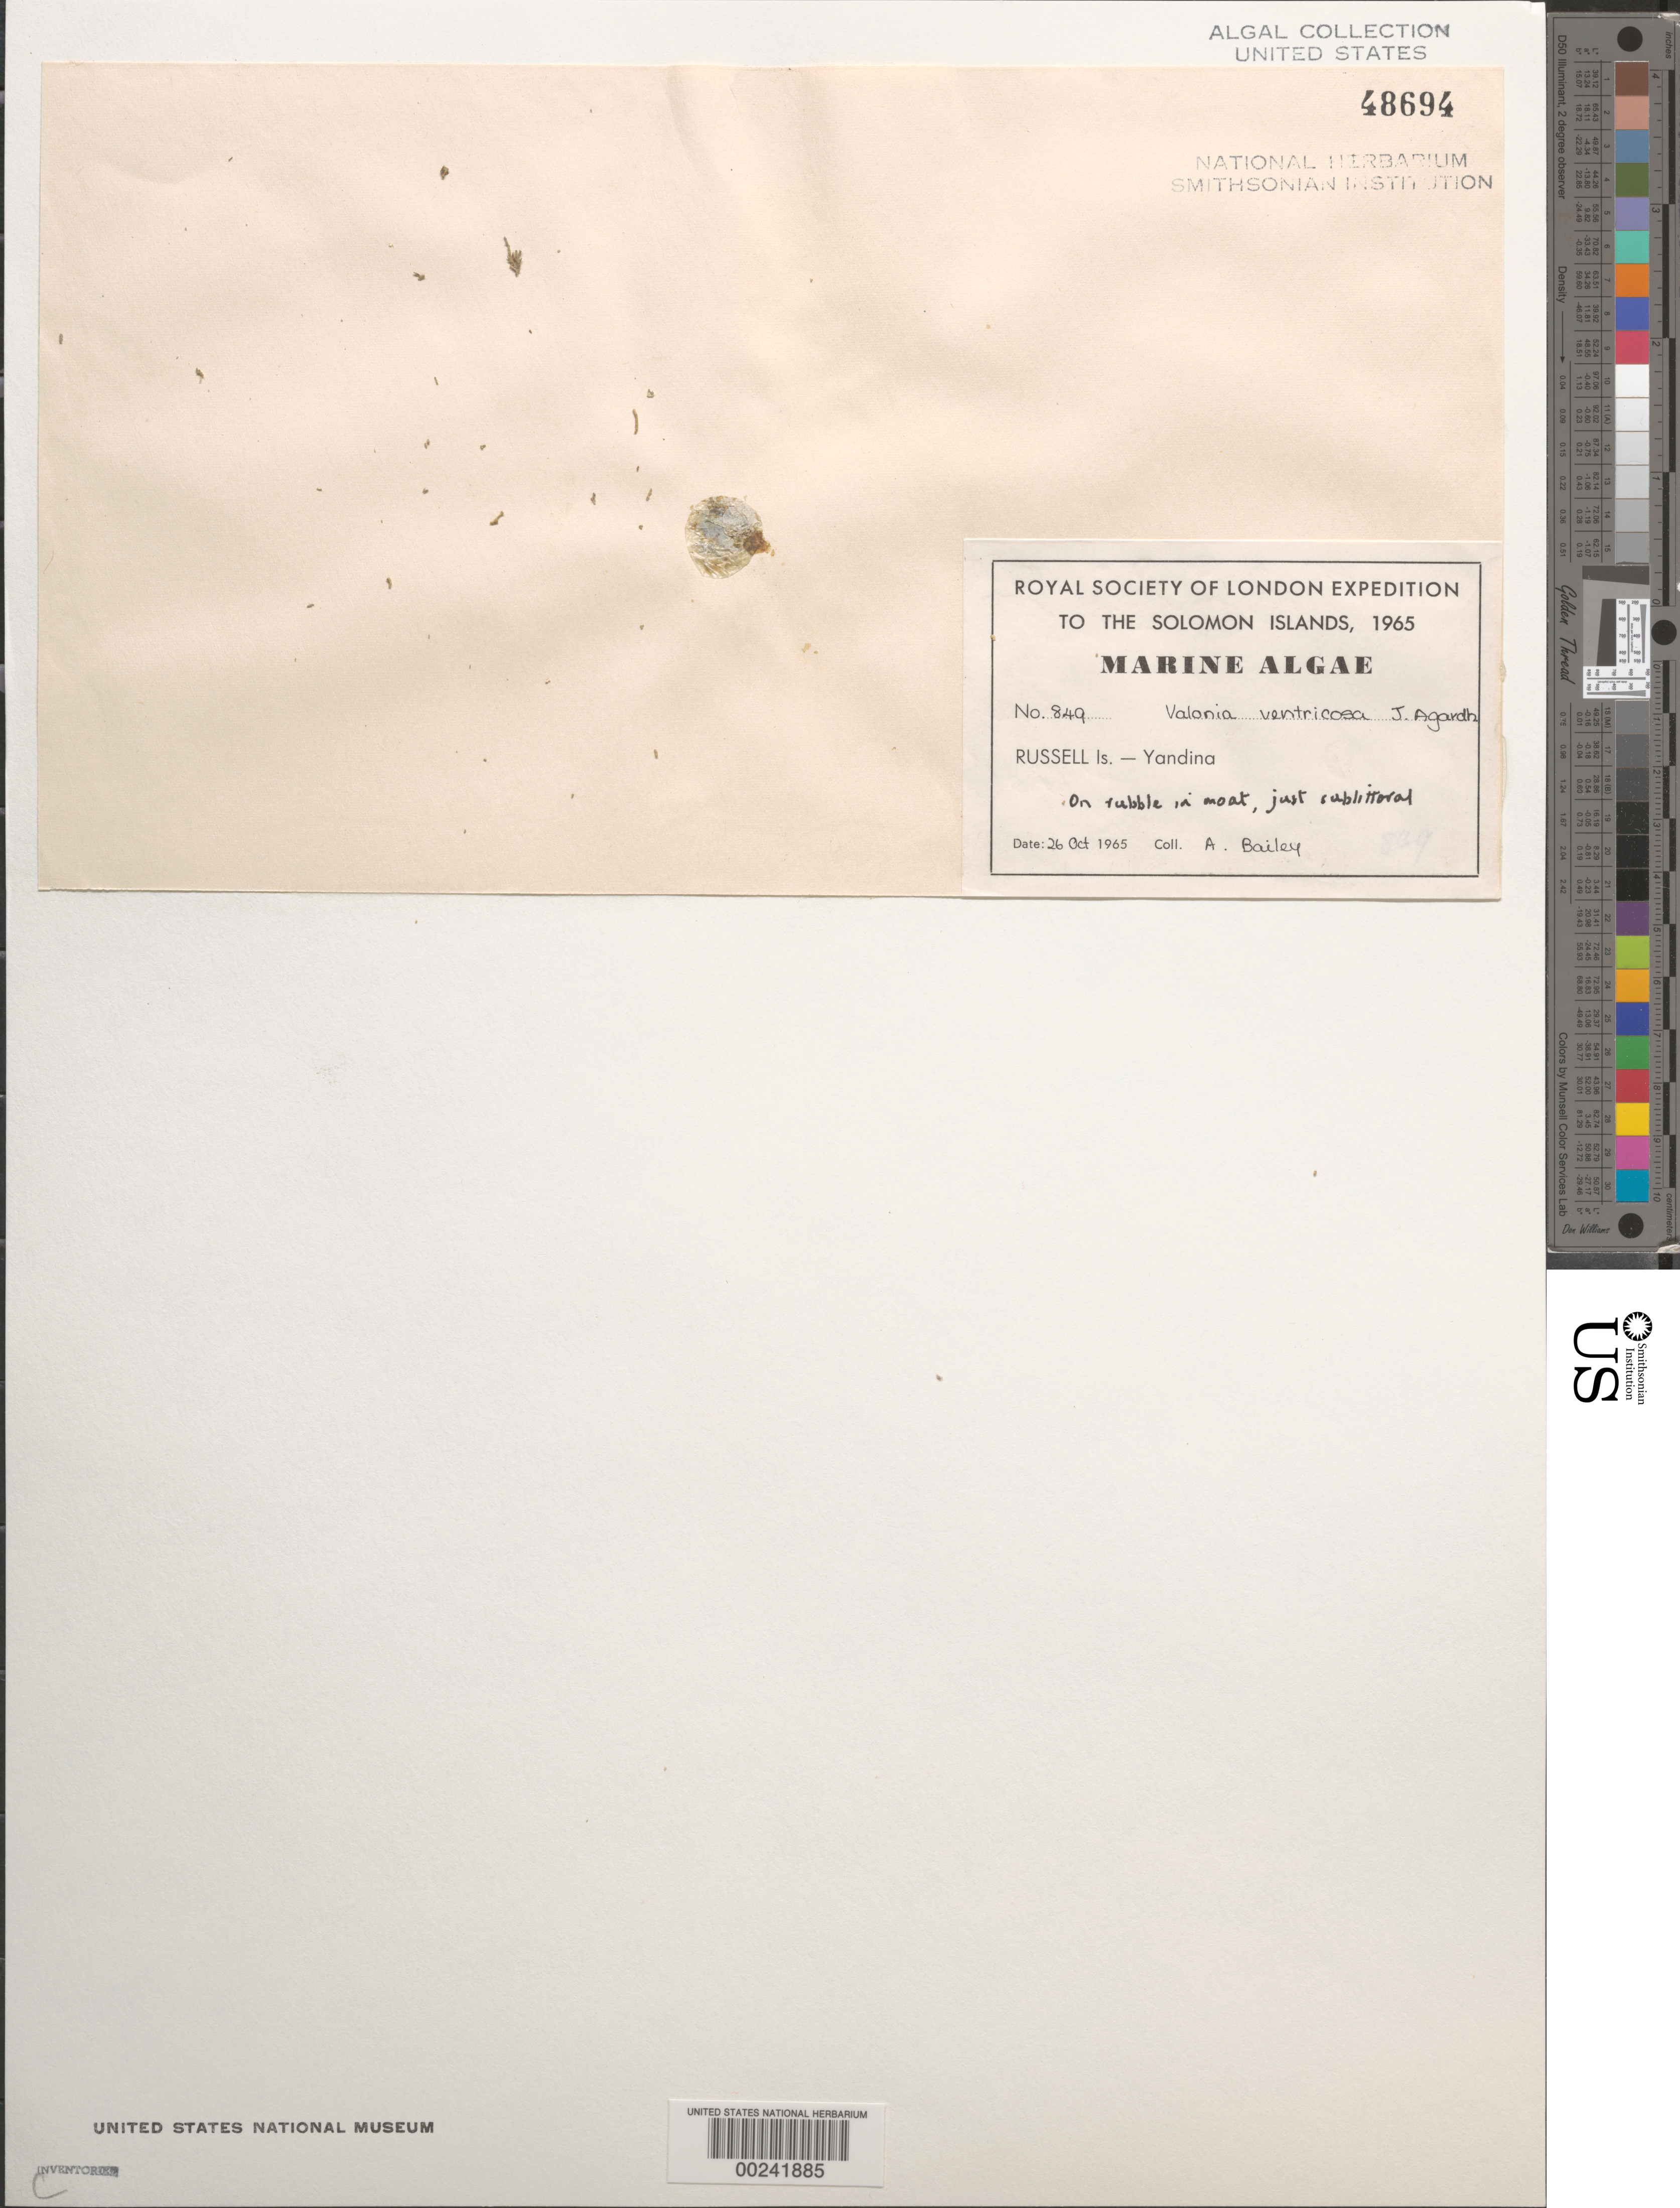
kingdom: Plantae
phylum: Chlorophyta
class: Ulvophyceae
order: Siphonocladales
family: Valoniaceae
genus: Valonia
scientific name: Valonia ventricosa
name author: J. Agardh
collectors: A. Bailey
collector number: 849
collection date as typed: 26 Oct 1965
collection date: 1965-10-26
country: Solomon Islands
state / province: Central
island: Mbanika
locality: Yandina (town)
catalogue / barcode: US 48694